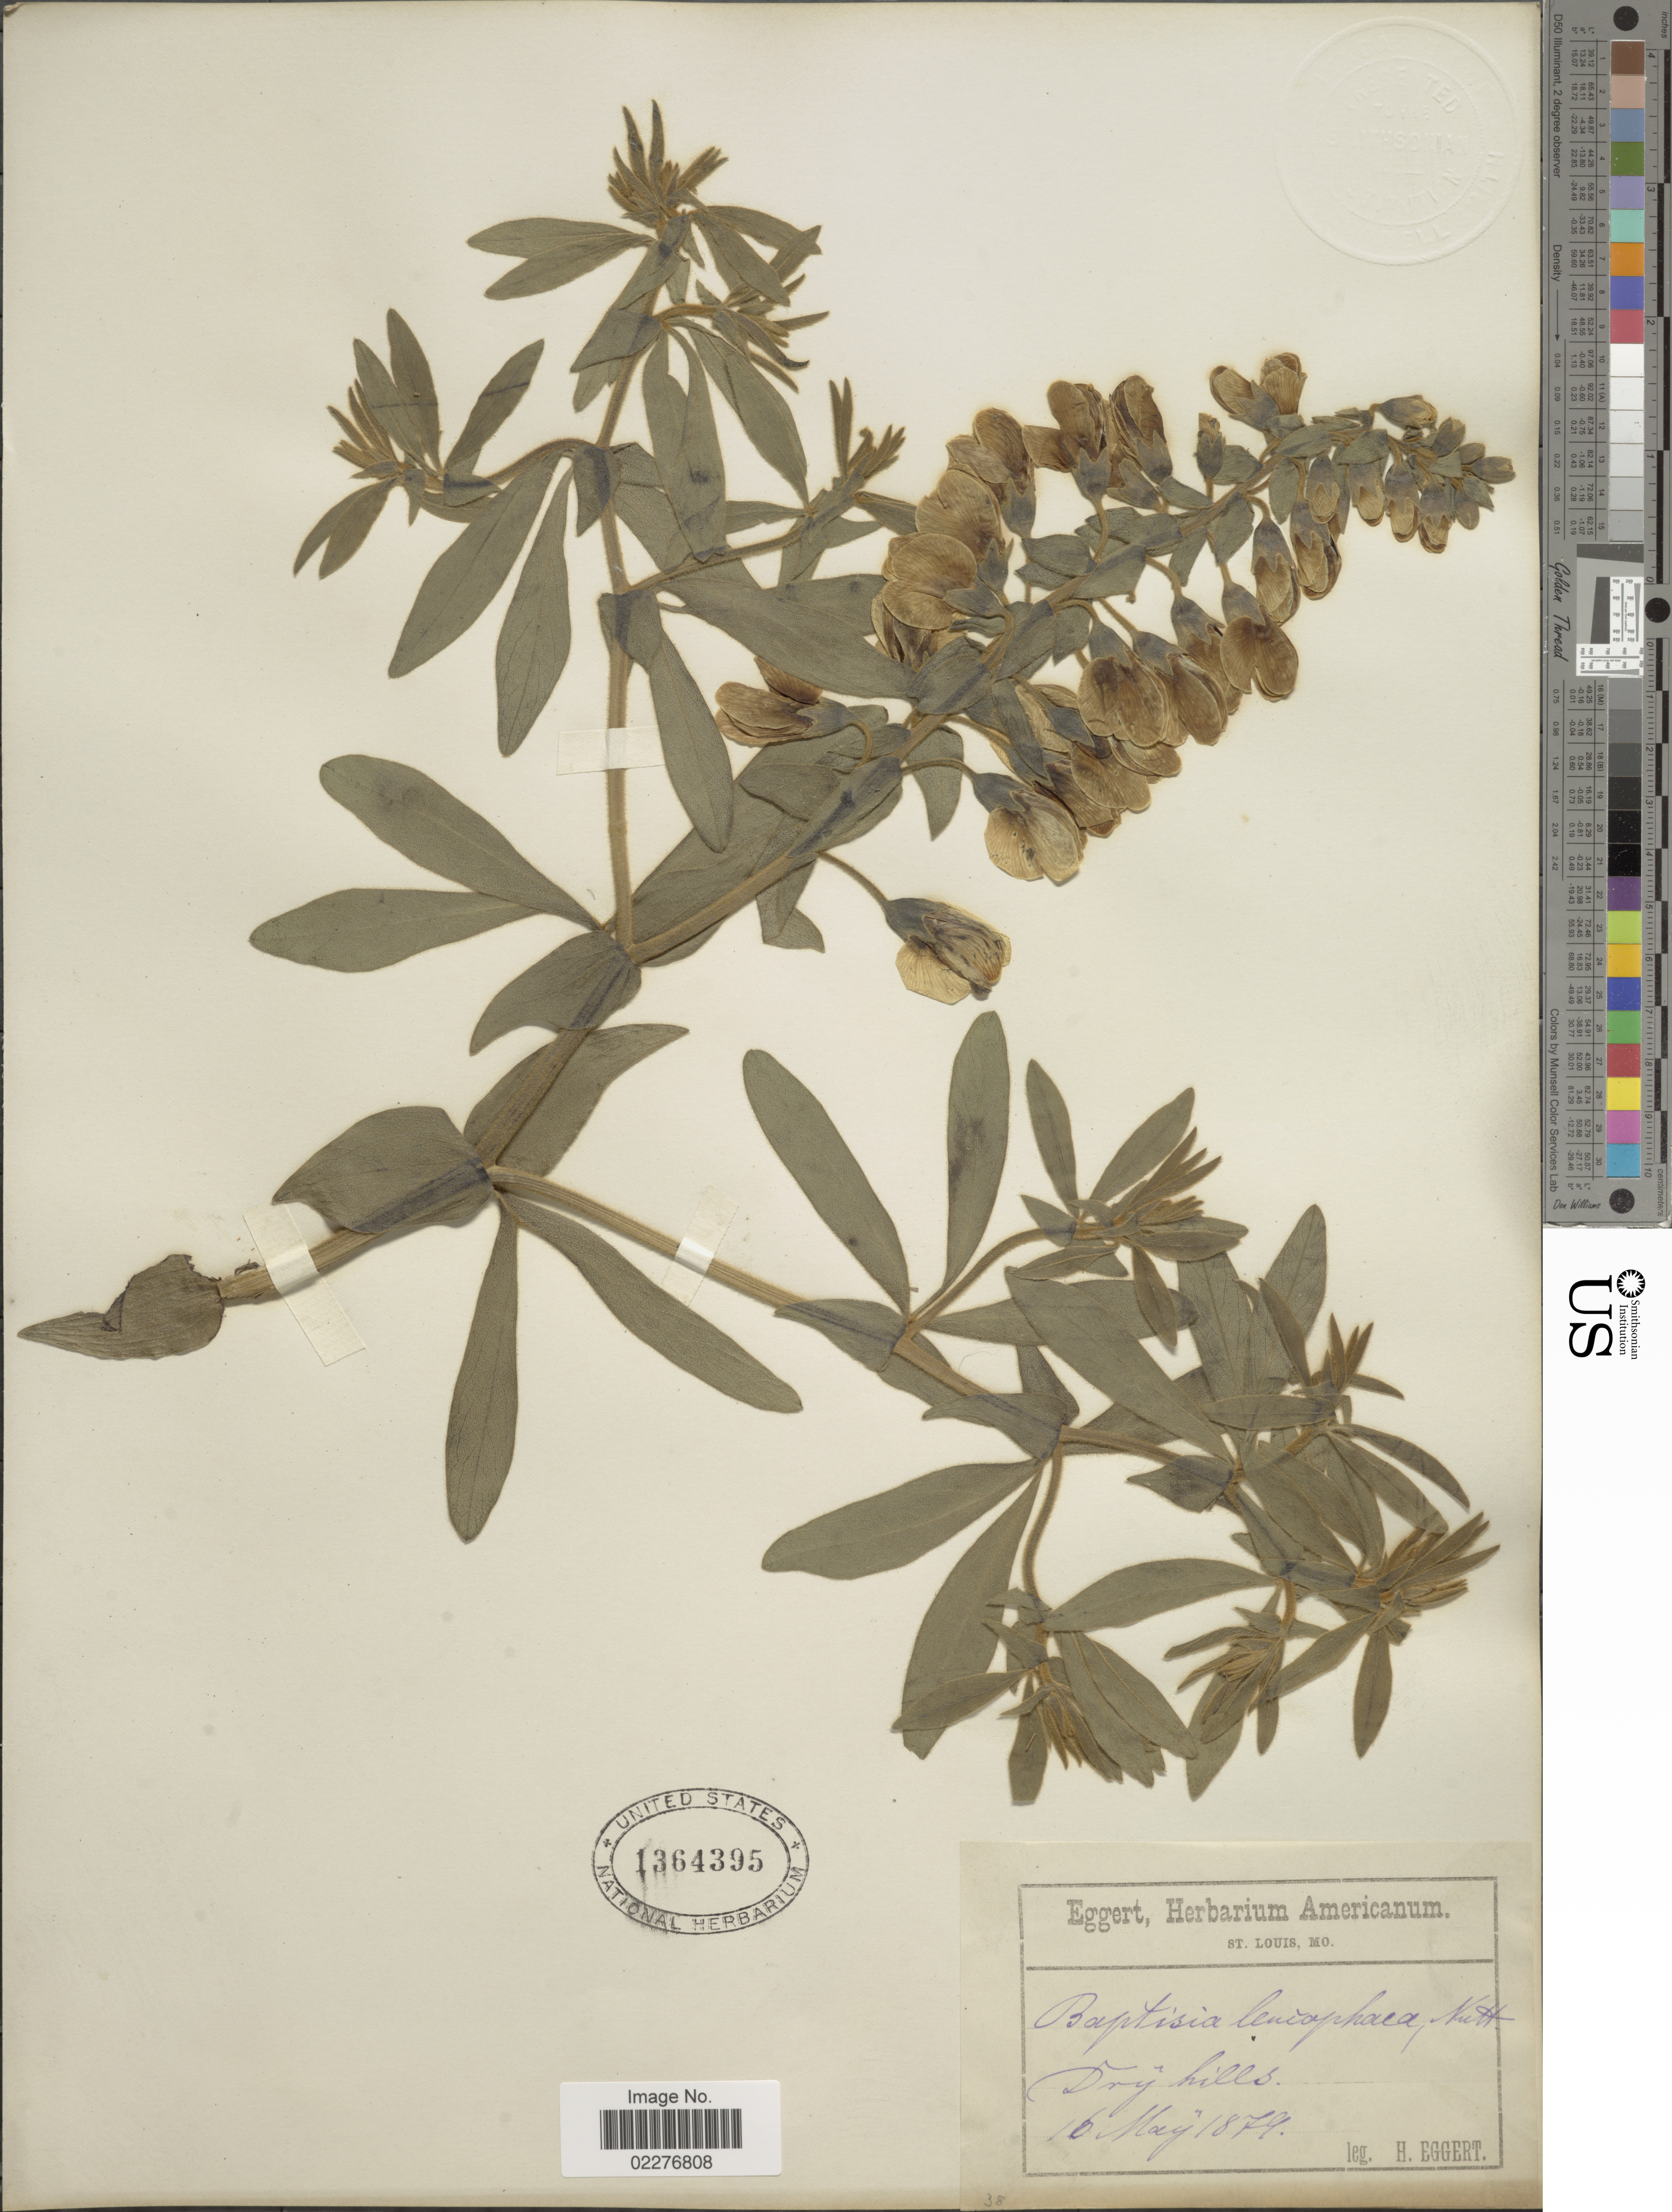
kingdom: Plantae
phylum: Tracheophyta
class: Magnoliopsida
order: Fabales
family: Fabaceae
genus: Baptisia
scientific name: Baptisia leucophaea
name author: Nutt.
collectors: H. Eggert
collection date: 1879-05-16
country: United States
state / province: Missouri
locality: St. Louis, dry hills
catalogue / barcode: US 1364395